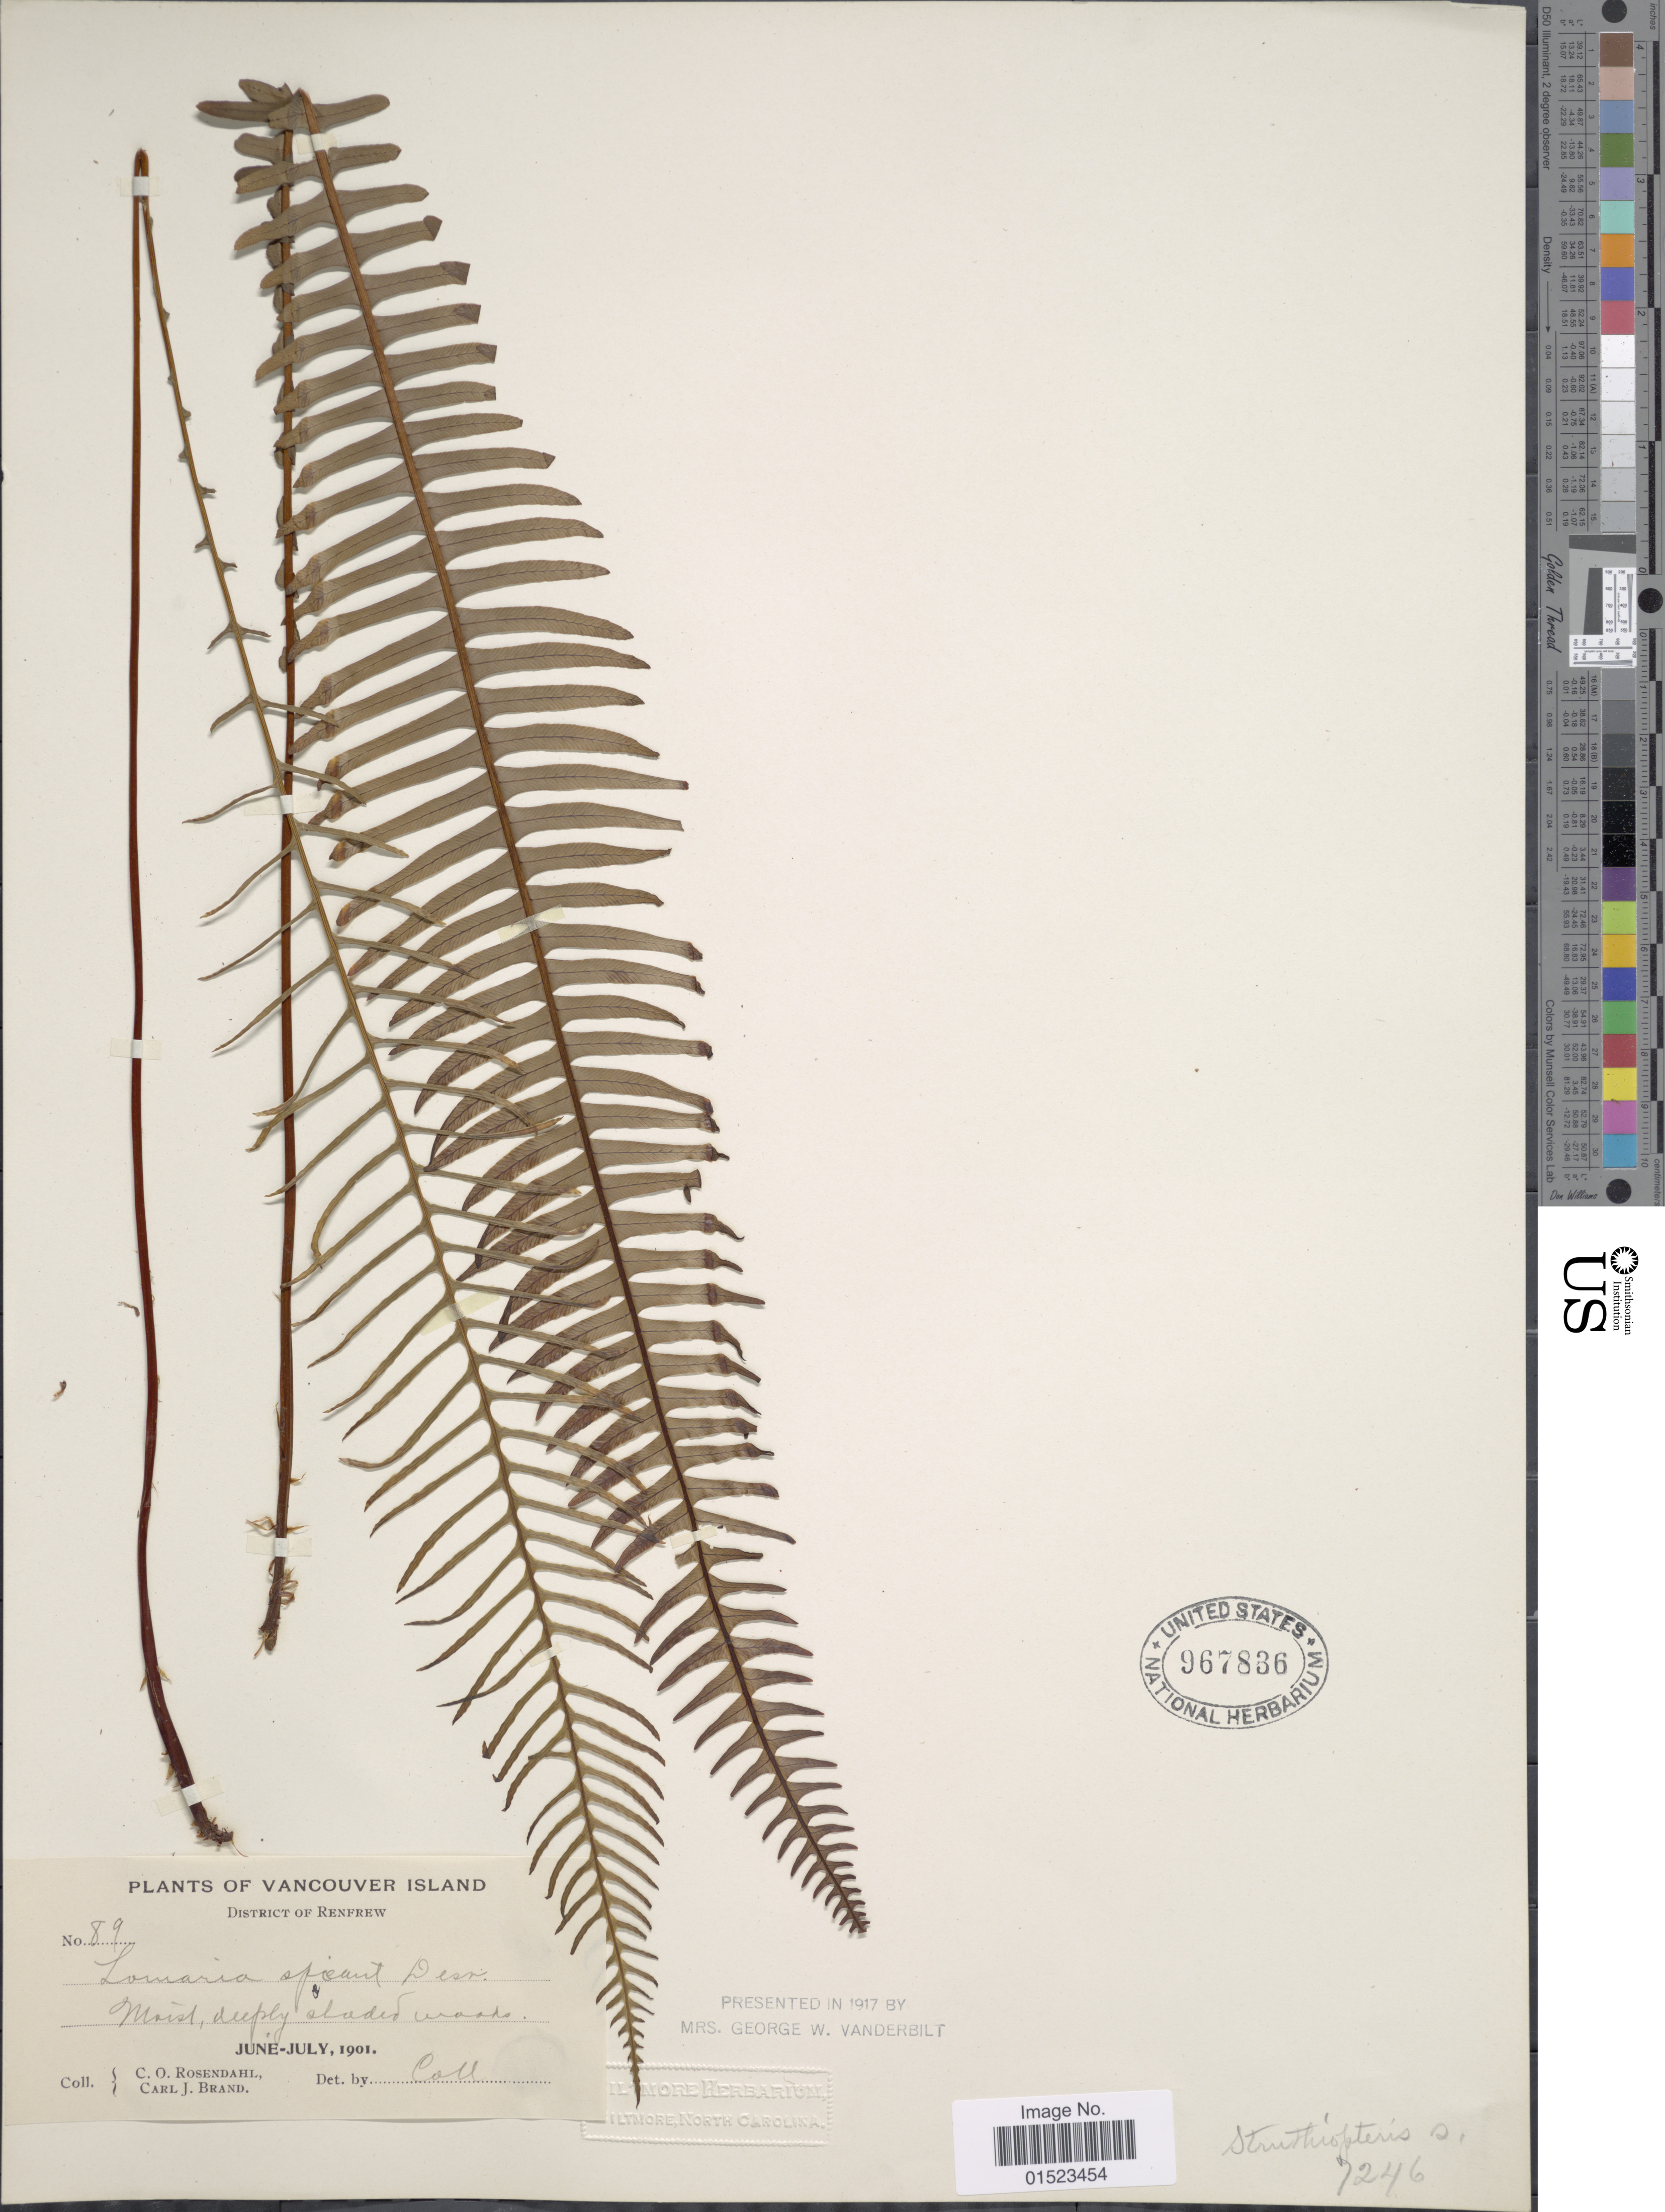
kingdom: Plantae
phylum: Tracheophyta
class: Polypodiopsida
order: Polypodiales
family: Blechnaceae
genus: Blechnum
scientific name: Blechnum spicant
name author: (L.) Sm.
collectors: C. O. Rosendahl & C. J. Brand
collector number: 89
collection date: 1901-06/1901-07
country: Canada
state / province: British Columbia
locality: Vancouver Island, District of Renfrew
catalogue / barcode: US 967836